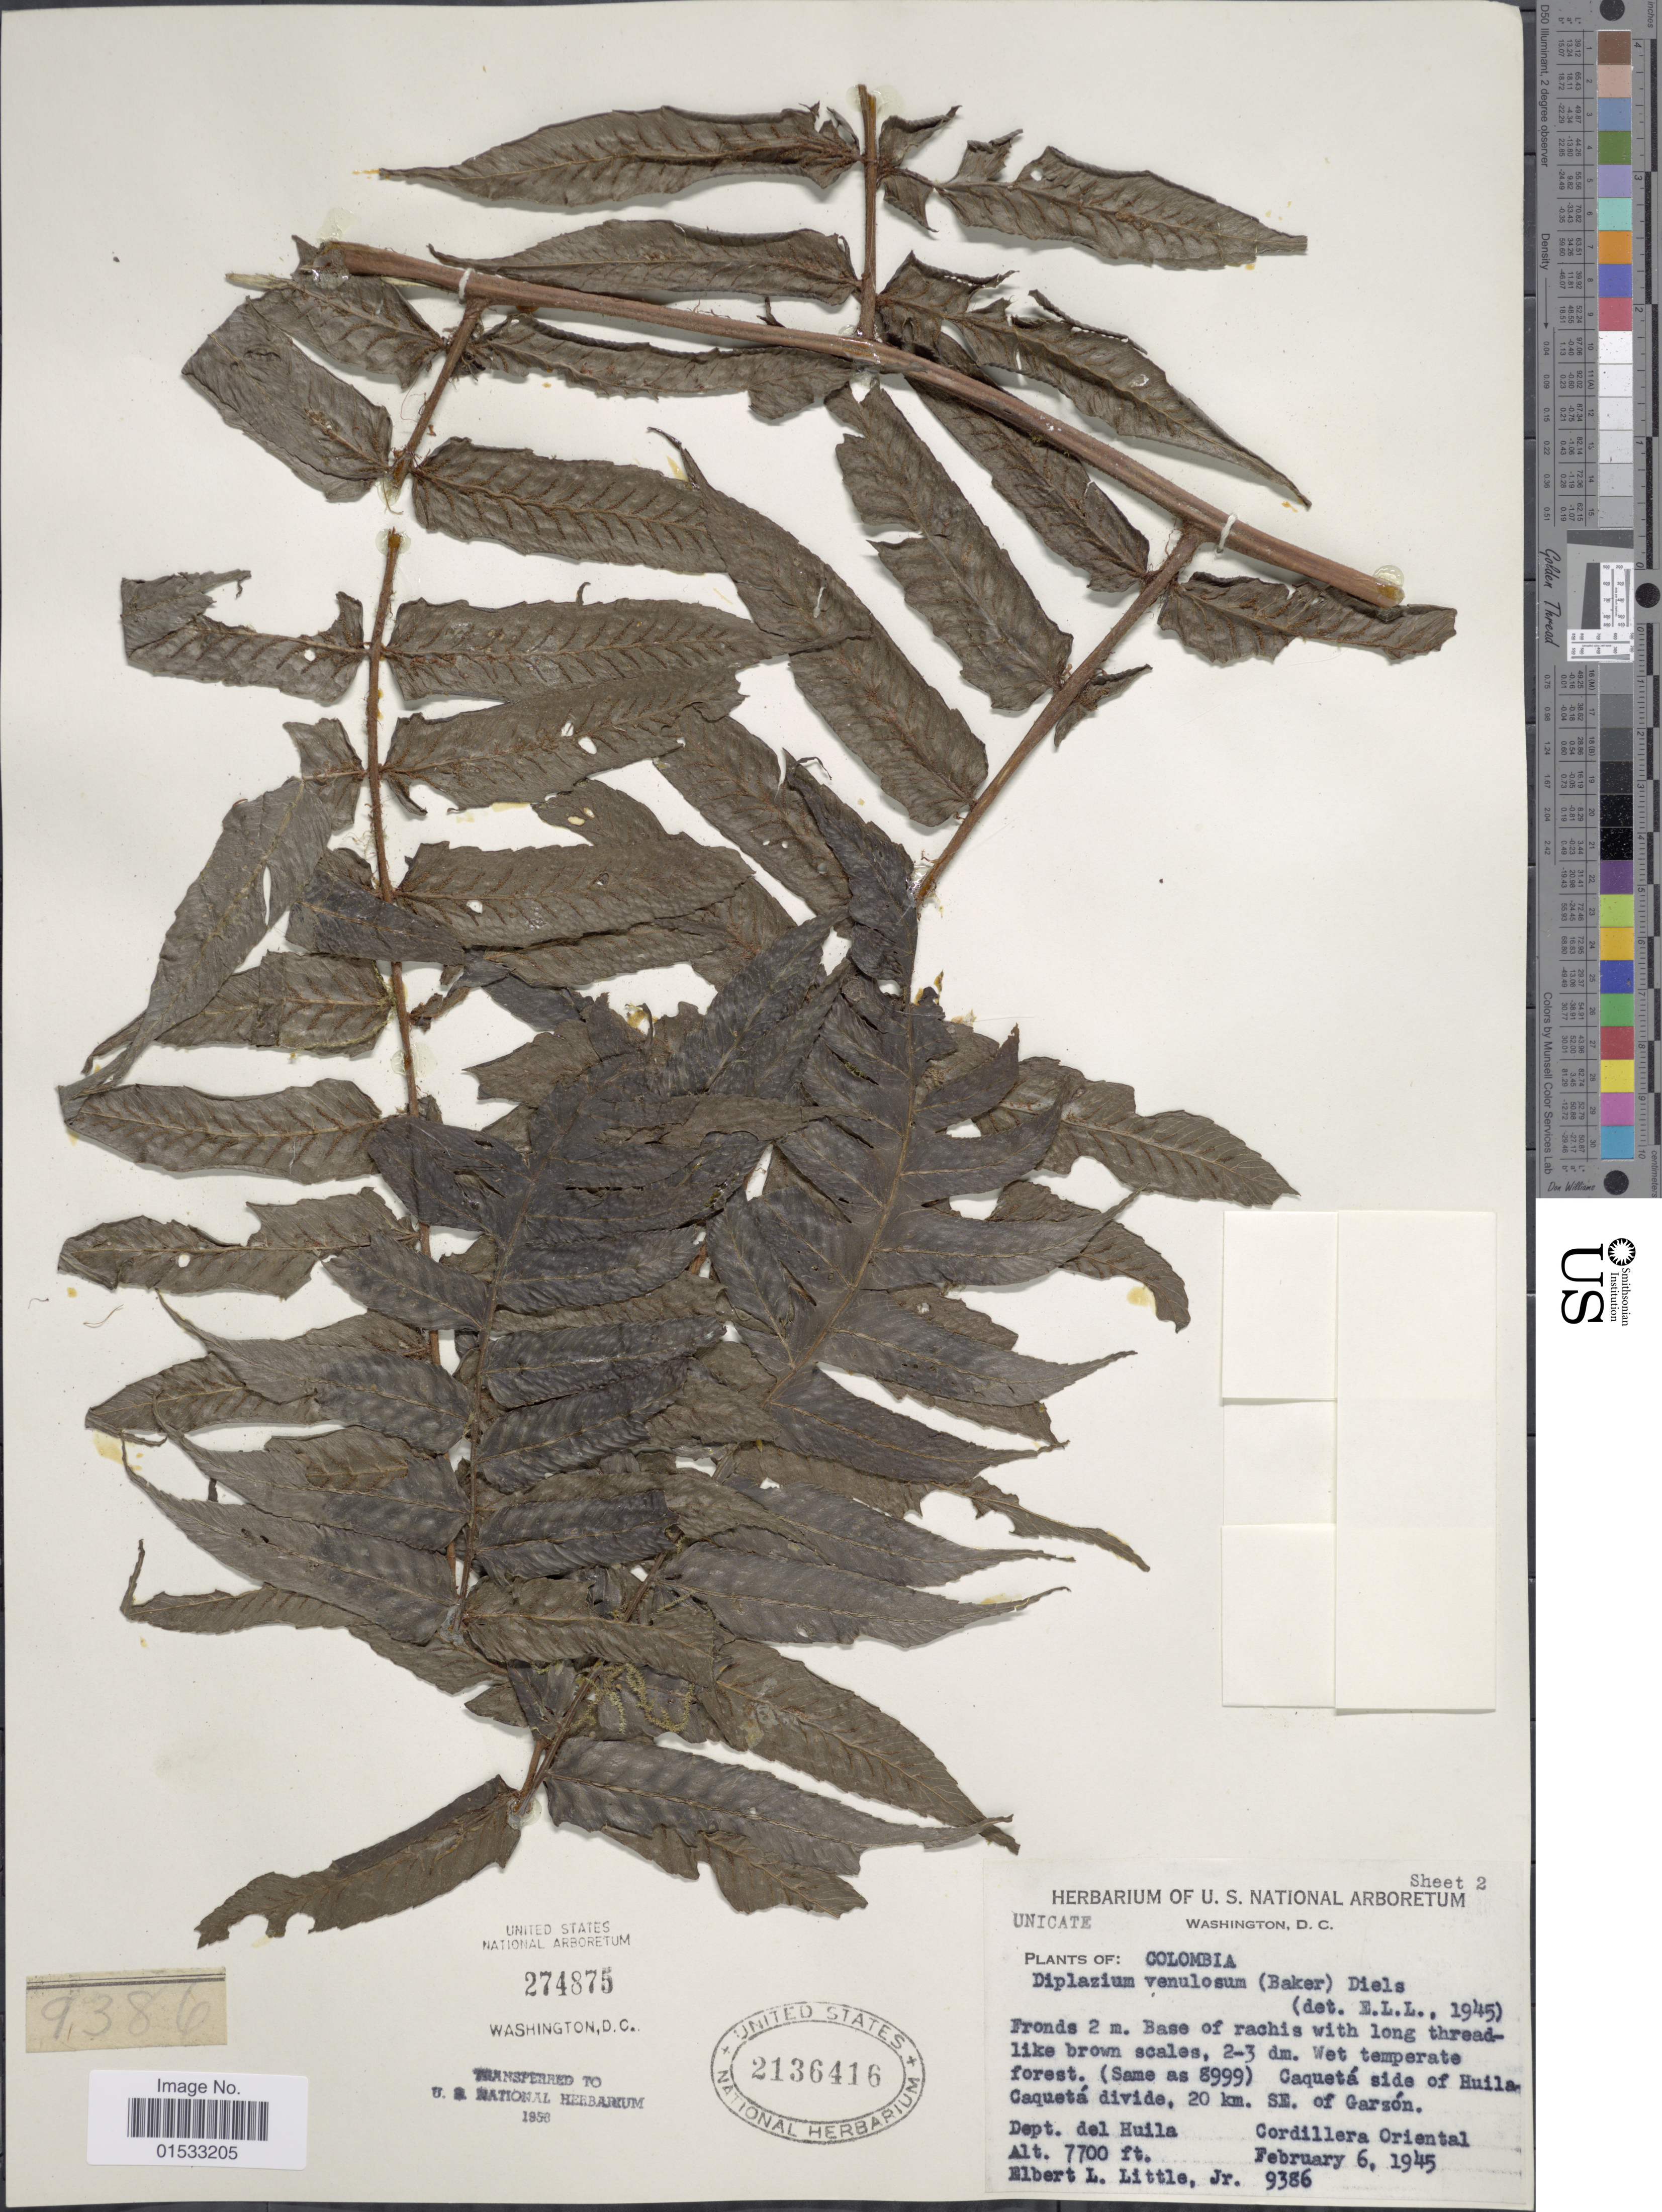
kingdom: Plantae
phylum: Tracheophyta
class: Polypodiopsida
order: Polypodiales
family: Athyriaceae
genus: Diplazium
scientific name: Diplazium venulosum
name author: (Baker) Diels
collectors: E. L. Little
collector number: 9386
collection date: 1945-02-06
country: Colombia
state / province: Huila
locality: Caquetá side of Huila- Caquetá divide, 20 km. SE. of Garzón, Cordillera Oriental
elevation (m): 2347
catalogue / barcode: US 2136416